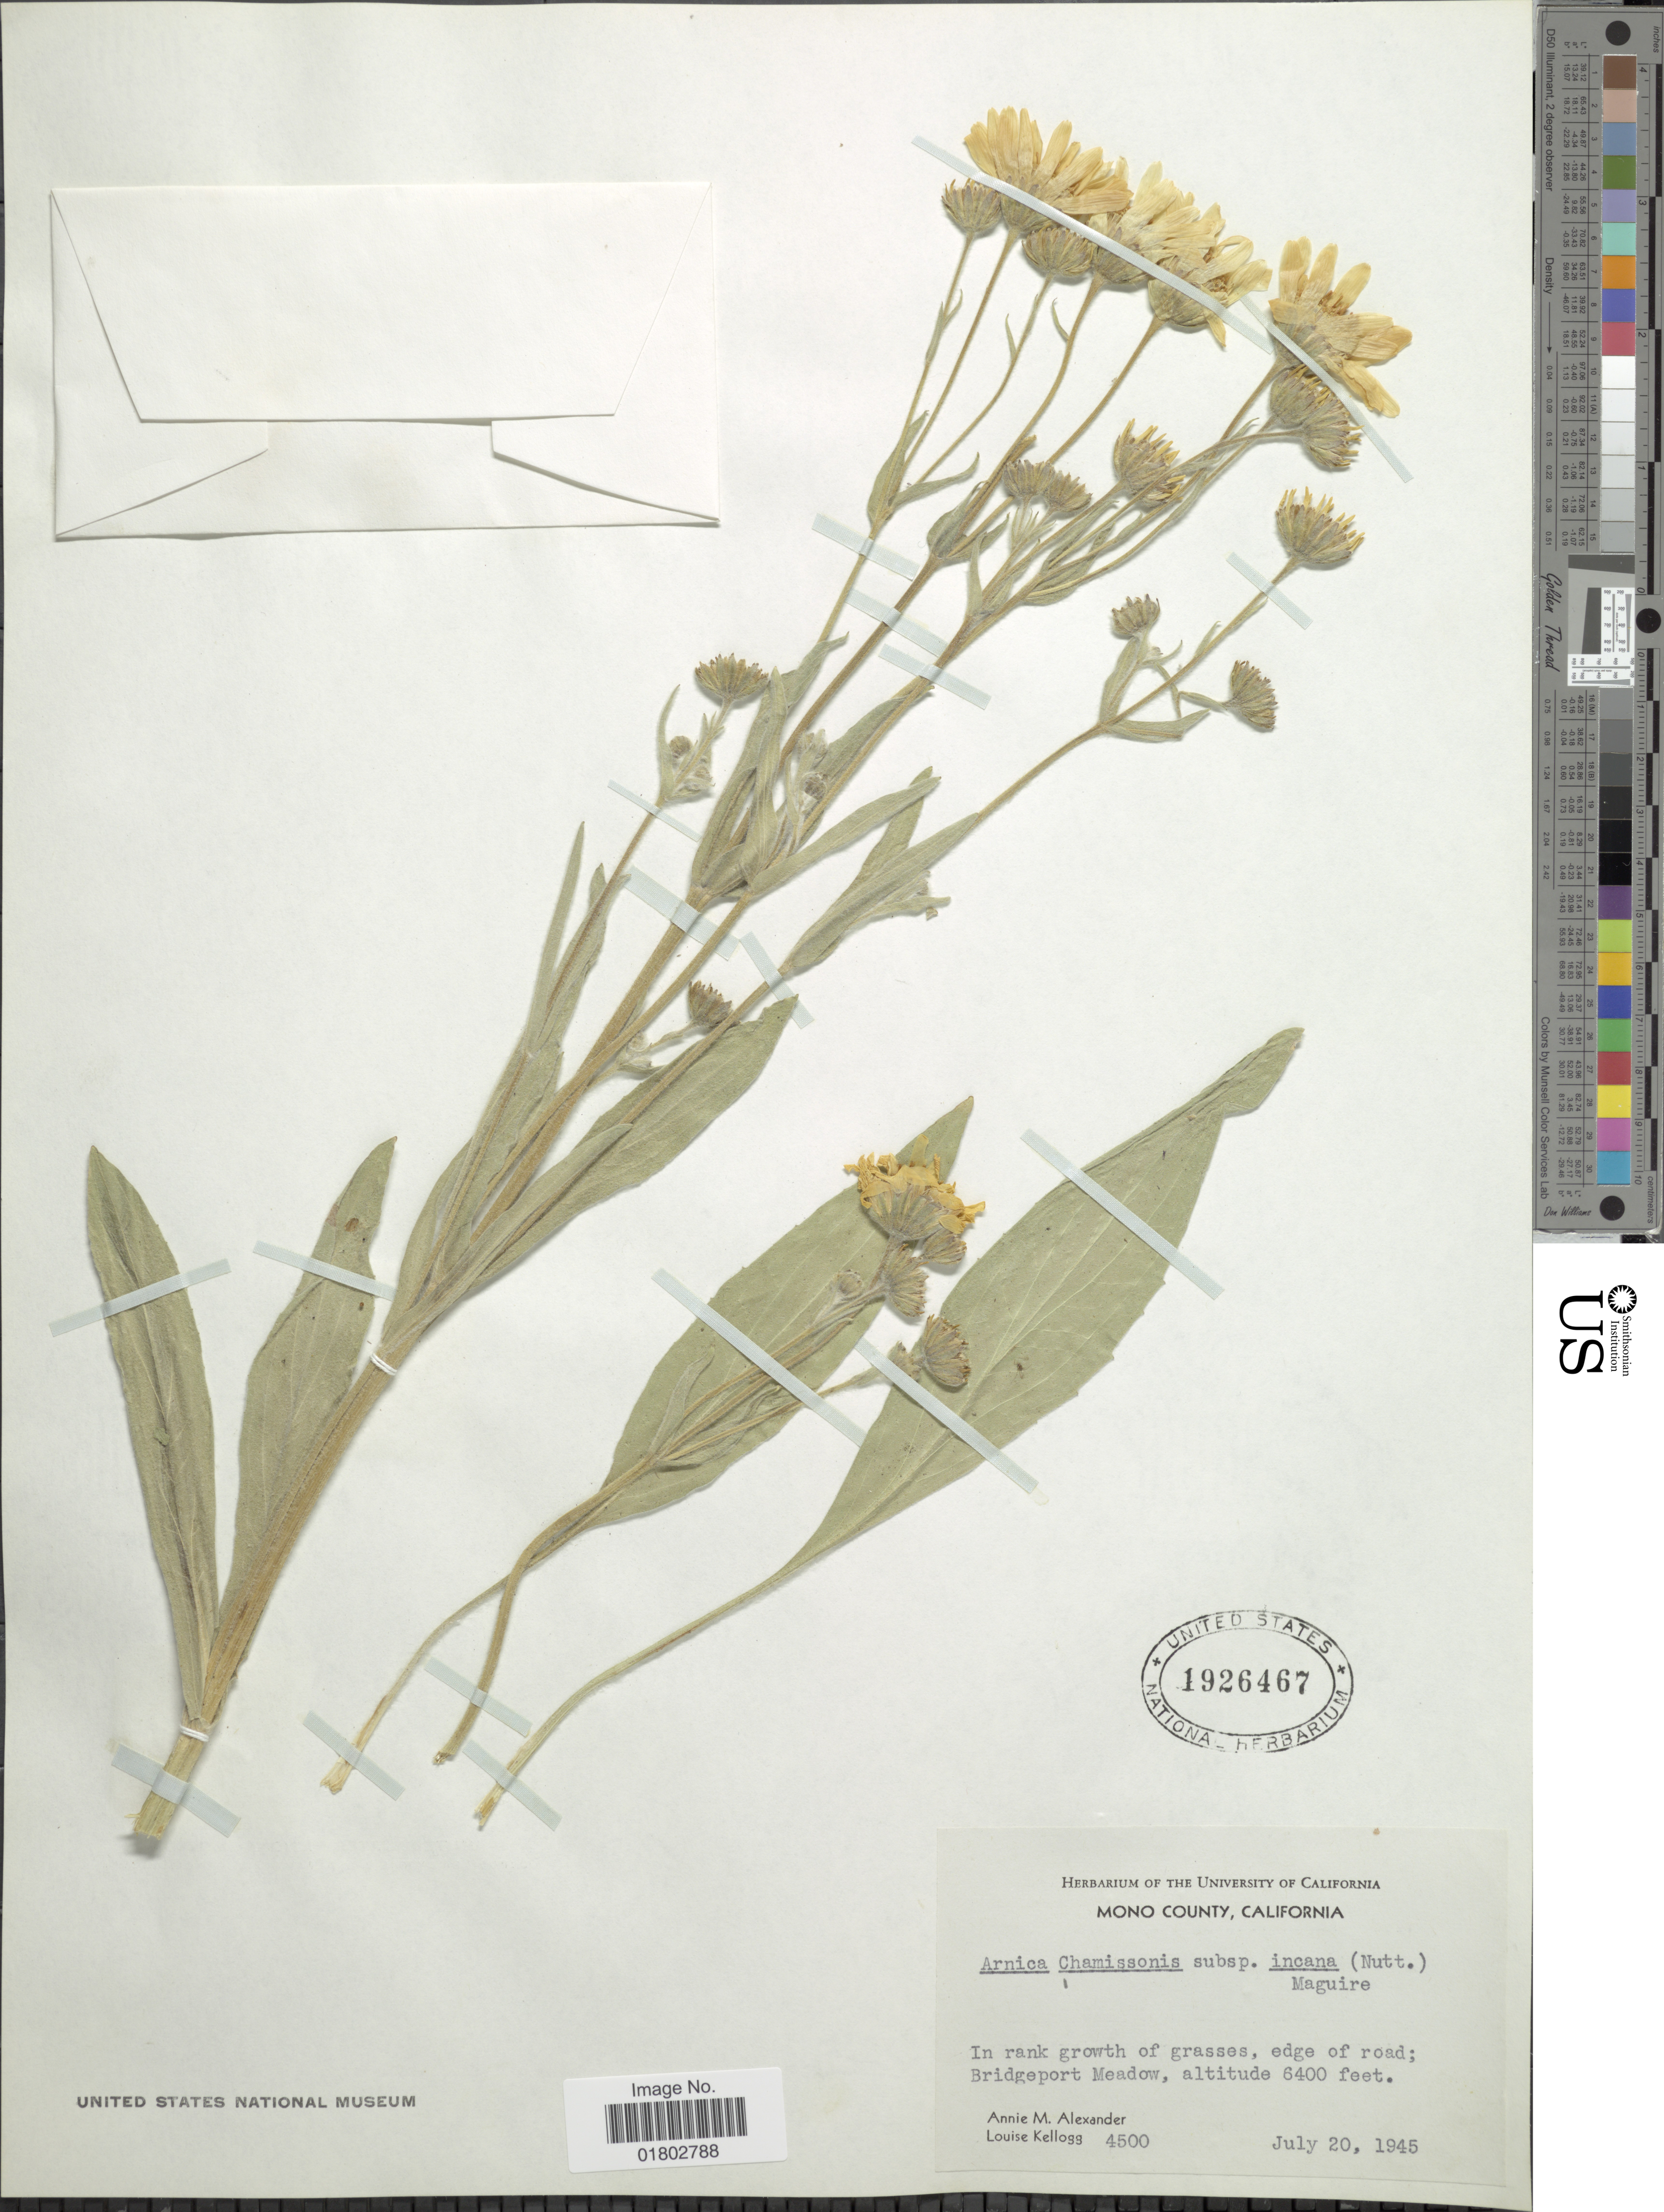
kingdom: Plantae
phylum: Tracheophyta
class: Magnoliopsida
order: Asterales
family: Asteraceae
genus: Arnica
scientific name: Arnica chamissonis subsp. incana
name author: (A. Gray) Maguire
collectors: A. M. Alexander & L. Kellogg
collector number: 4500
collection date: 1945-07-20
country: United States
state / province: California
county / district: Mono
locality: Mono County, In rank growth of grasses, edge of road; Bridgeport Meadow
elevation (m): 1951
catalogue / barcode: US 1926467